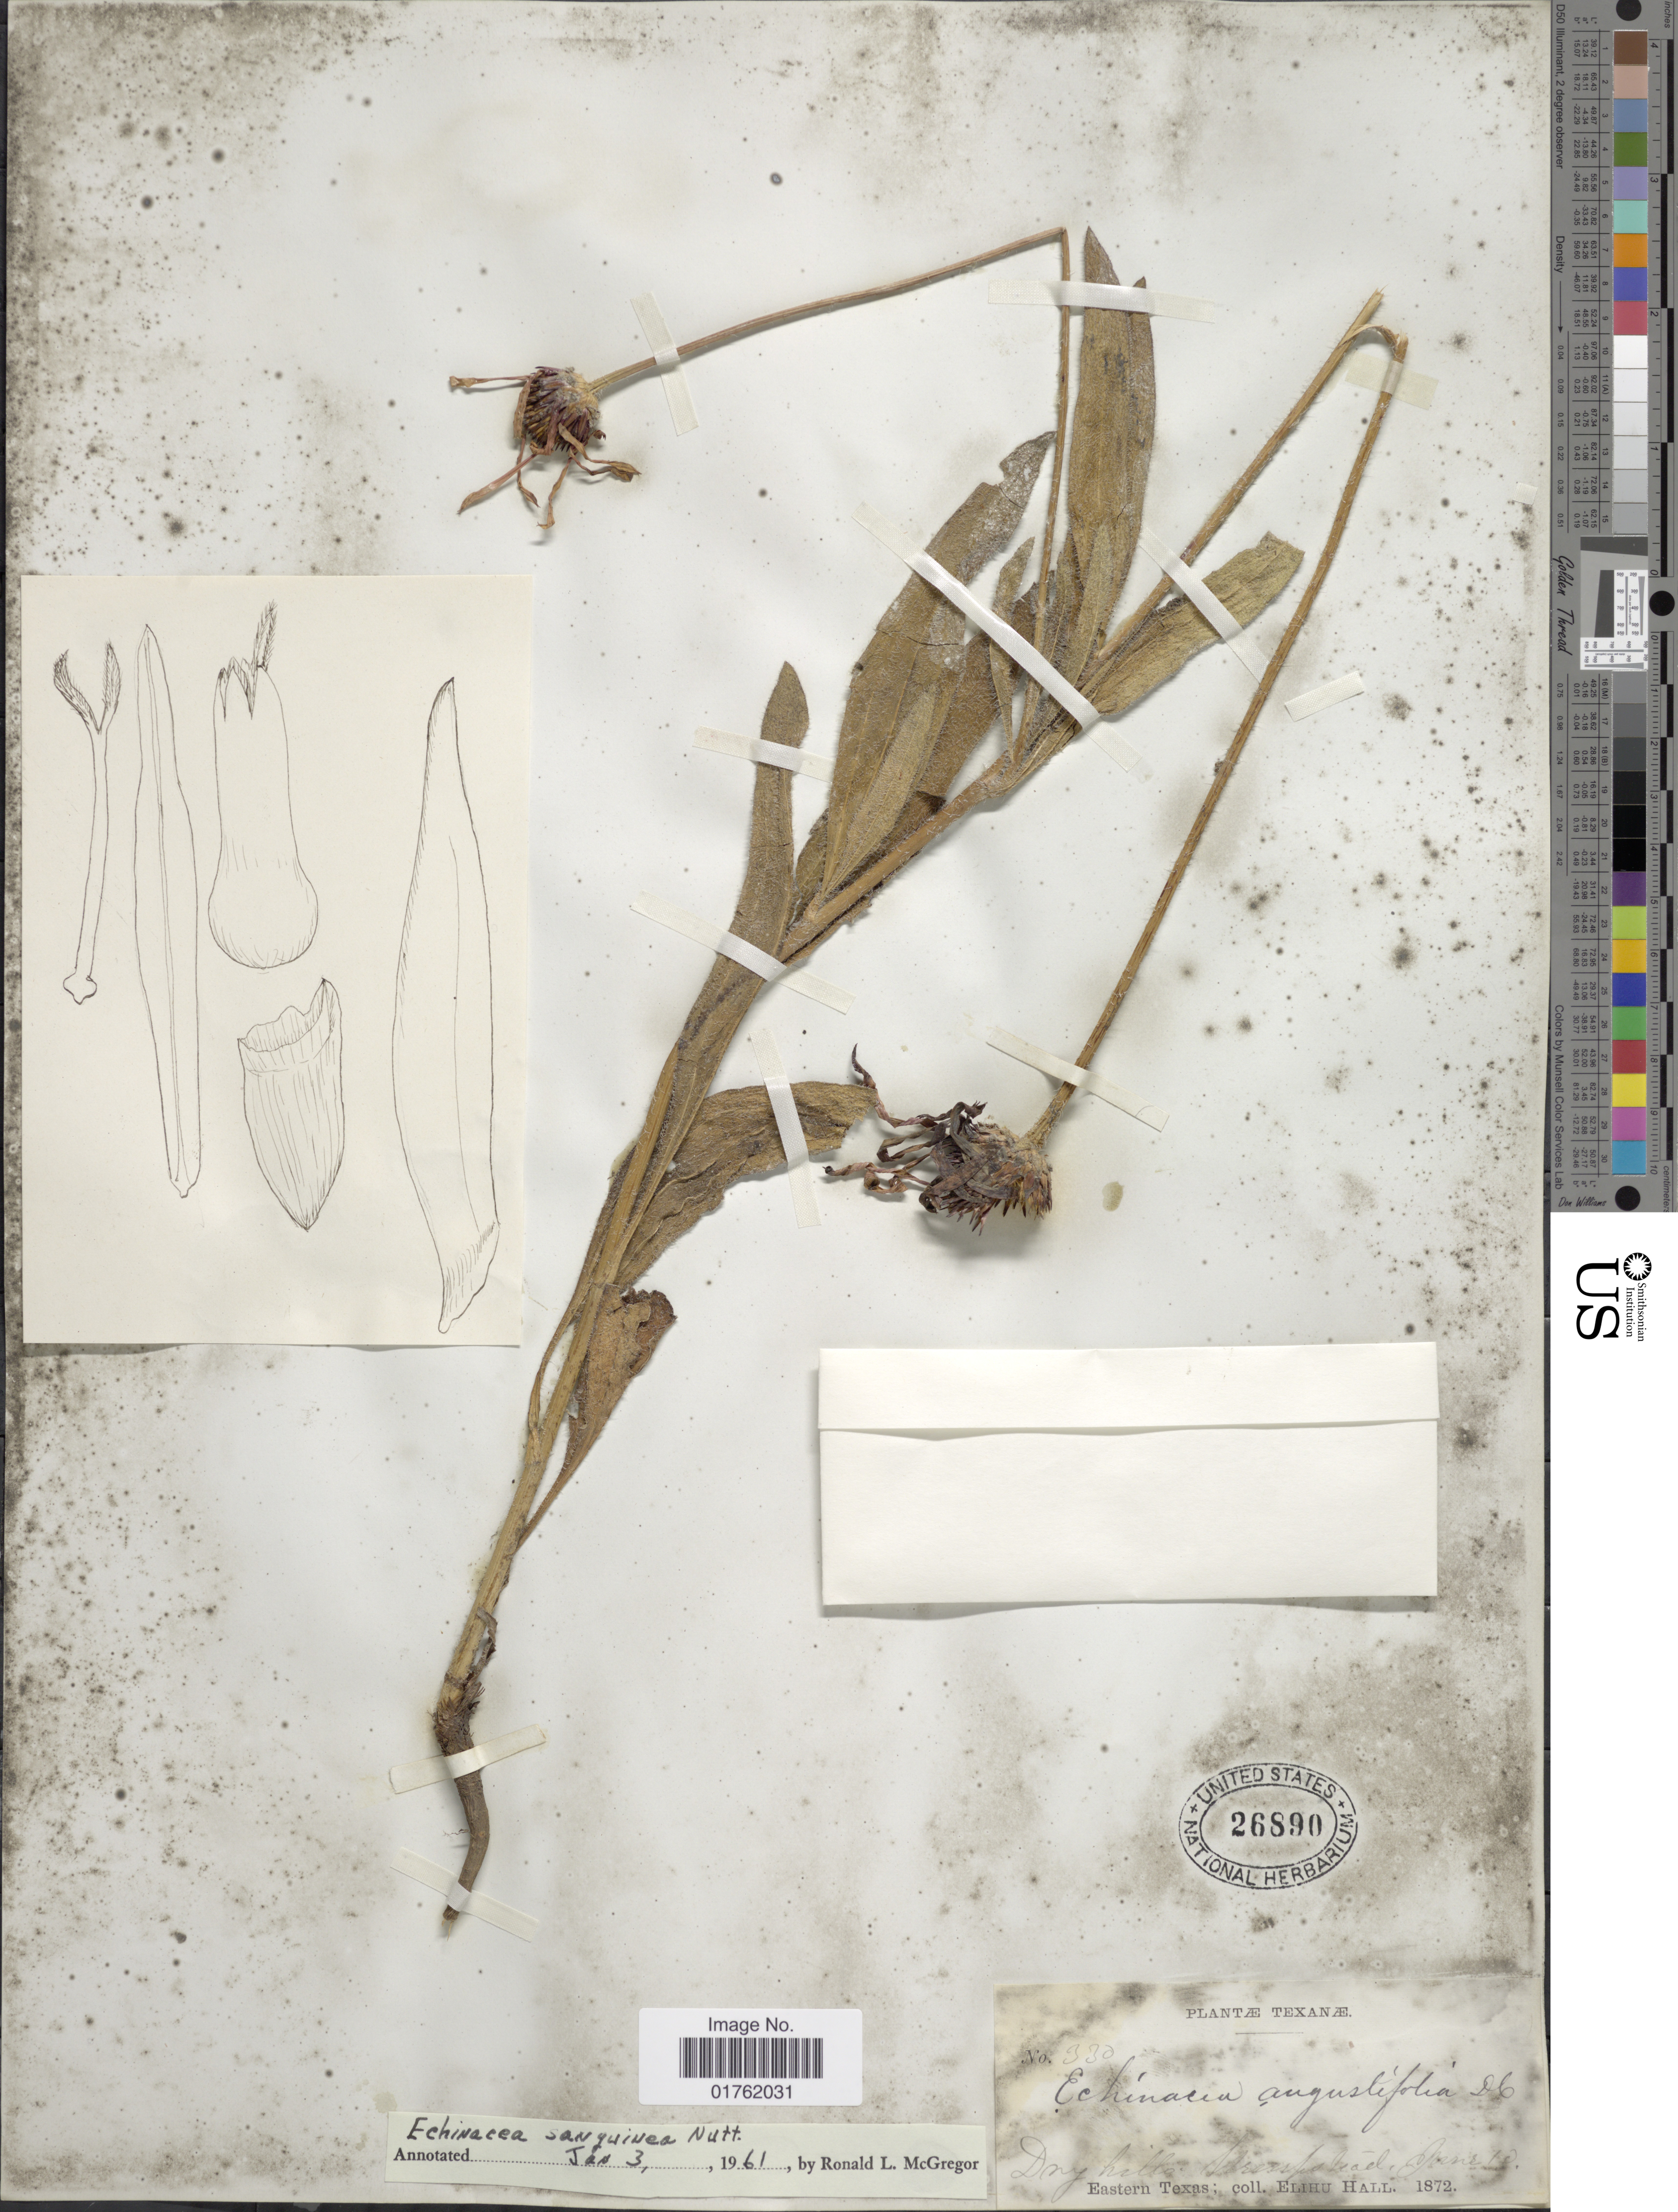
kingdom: Plantae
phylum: Tracheophyta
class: Magnoliopsida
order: Asterales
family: Asteraceae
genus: Echinacea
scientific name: Echinacea sanguinea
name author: Nutt.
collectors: E. Hall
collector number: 330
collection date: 1872-06-10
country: United States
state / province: Texas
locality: Hempstead.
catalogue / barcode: US 26890